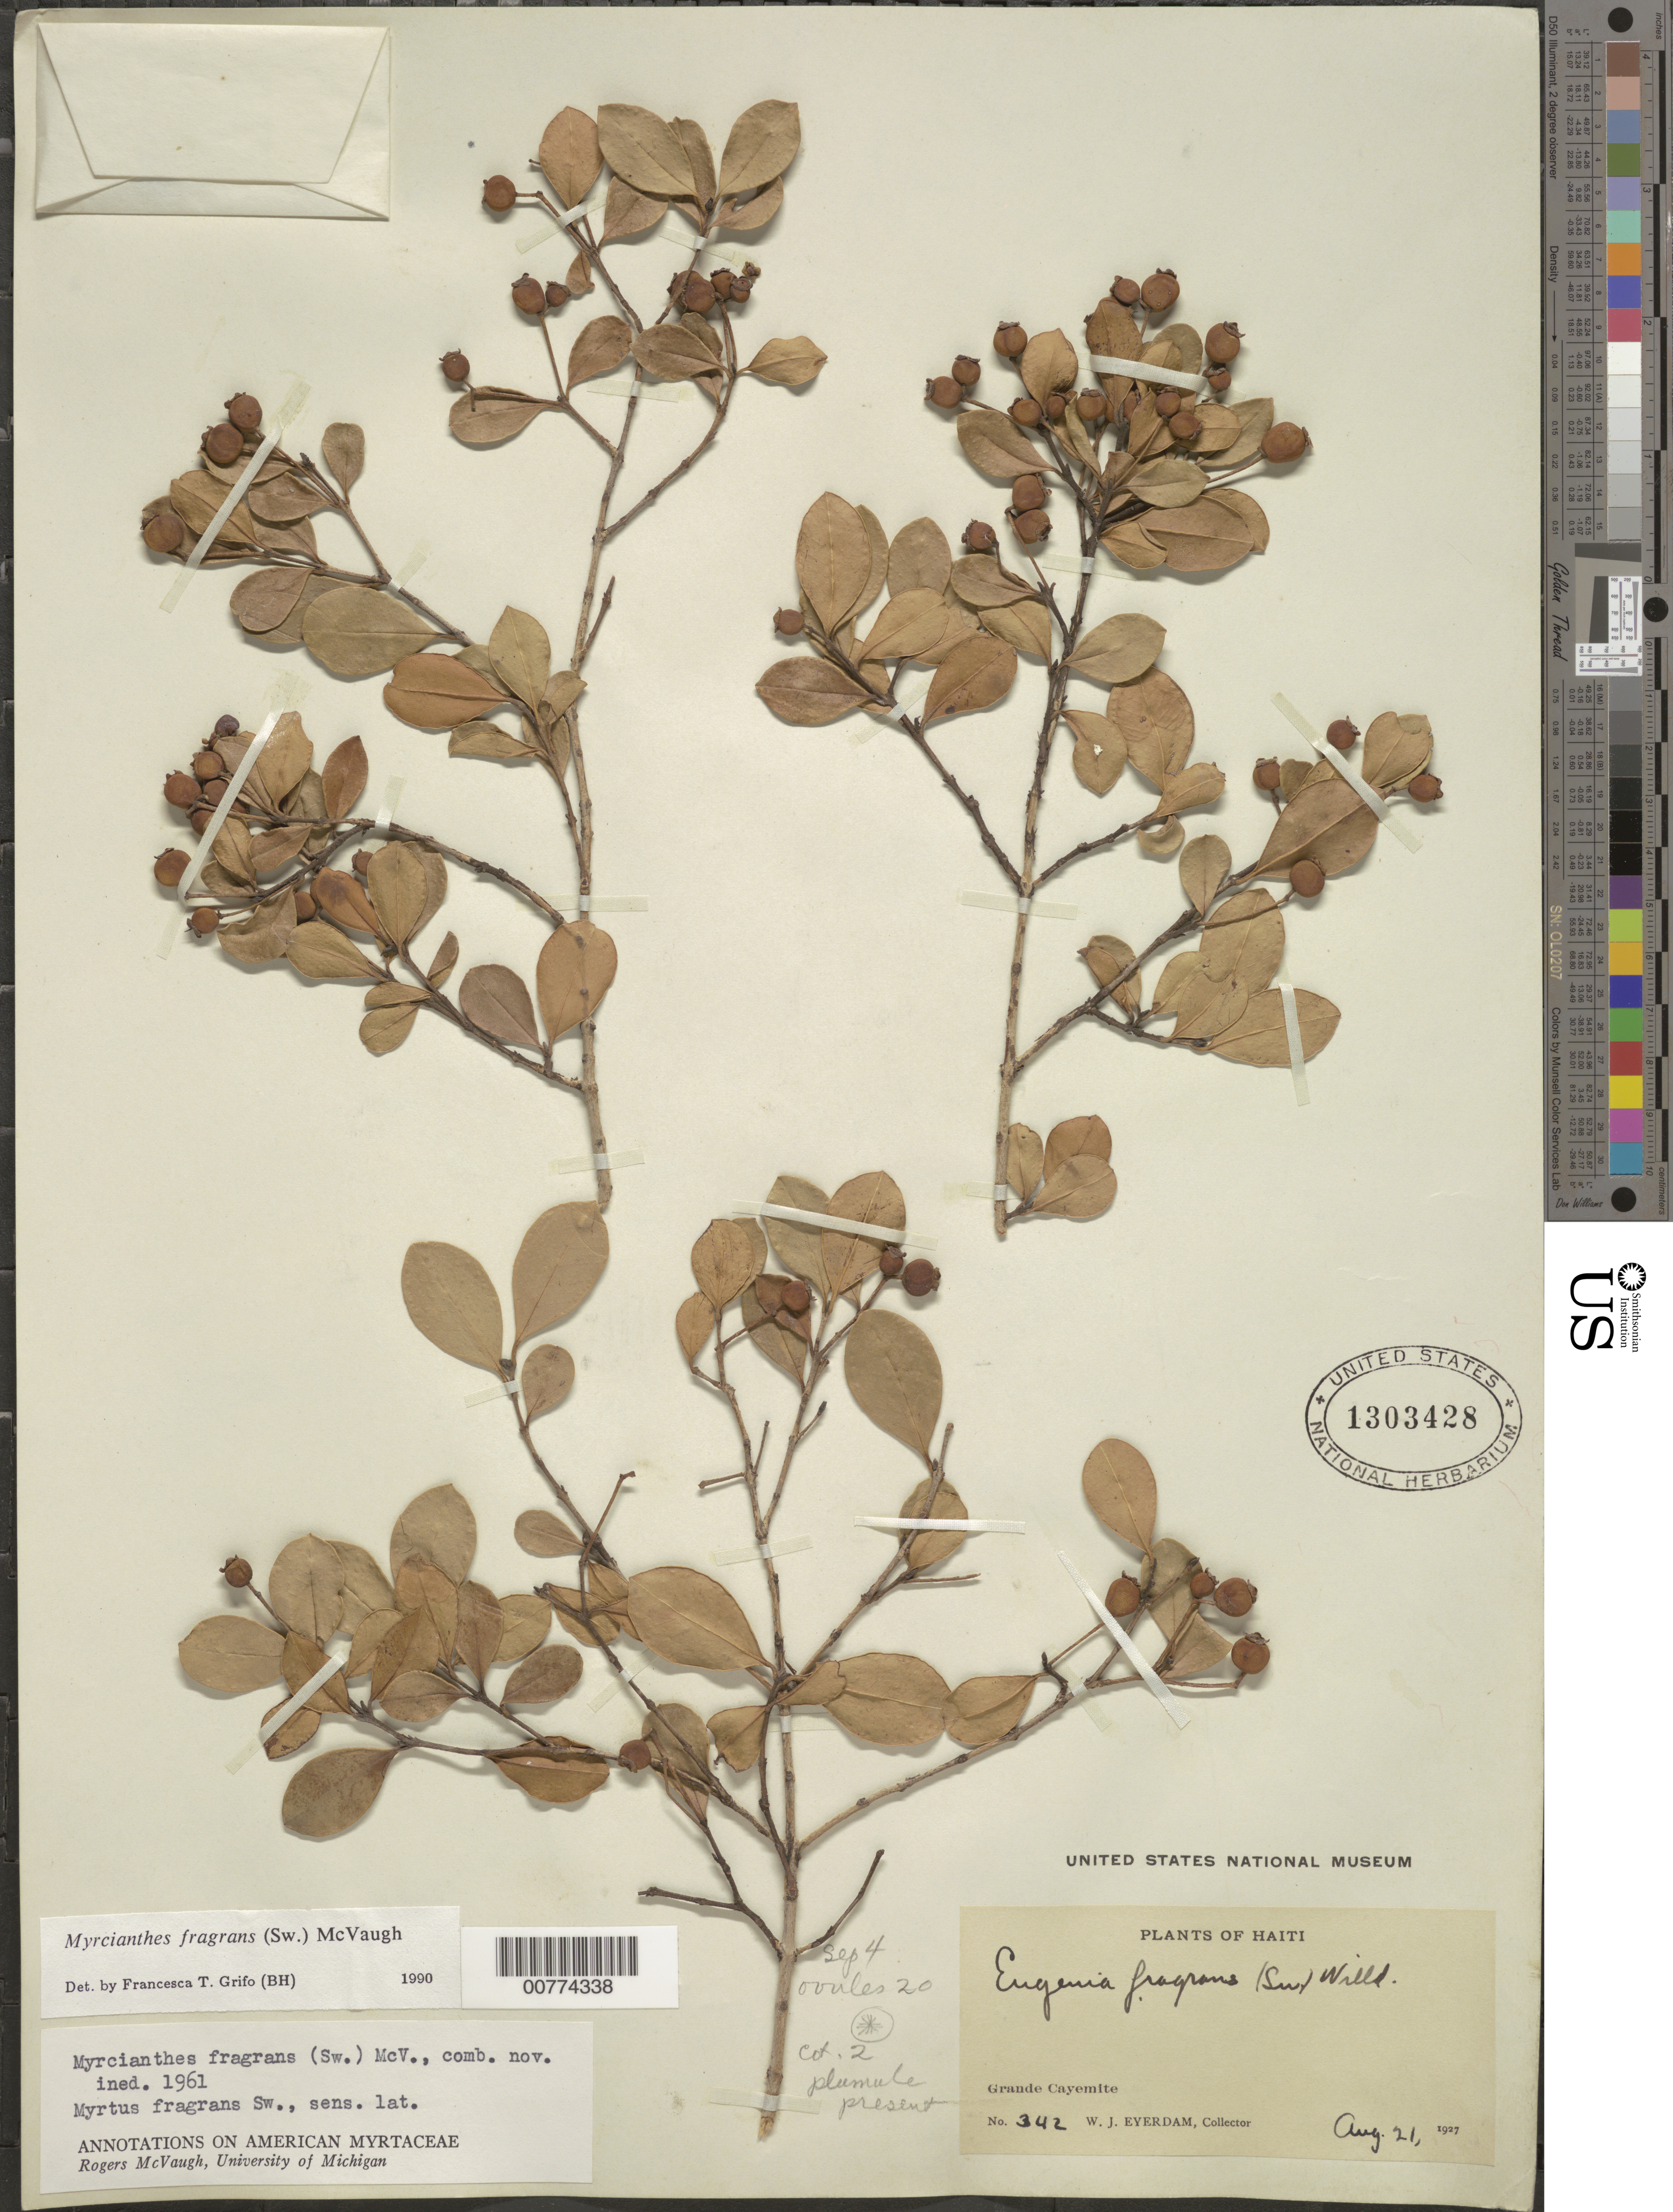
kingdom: Plantae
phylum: Tracheophyta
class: Magnoliopsida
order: Myrtales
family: Myrtaceae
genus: Myrcianthes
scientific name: Myrcianthes fragrans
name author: (Sw.) McVaugh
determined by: Grifo, F. T.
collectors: W. J. Eyerdam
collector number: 342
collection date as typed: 21 Aug 1927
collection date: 1927-08-21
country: Haiti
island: Hispaniola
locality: Grande Cayemite.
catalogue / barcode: US 1303428